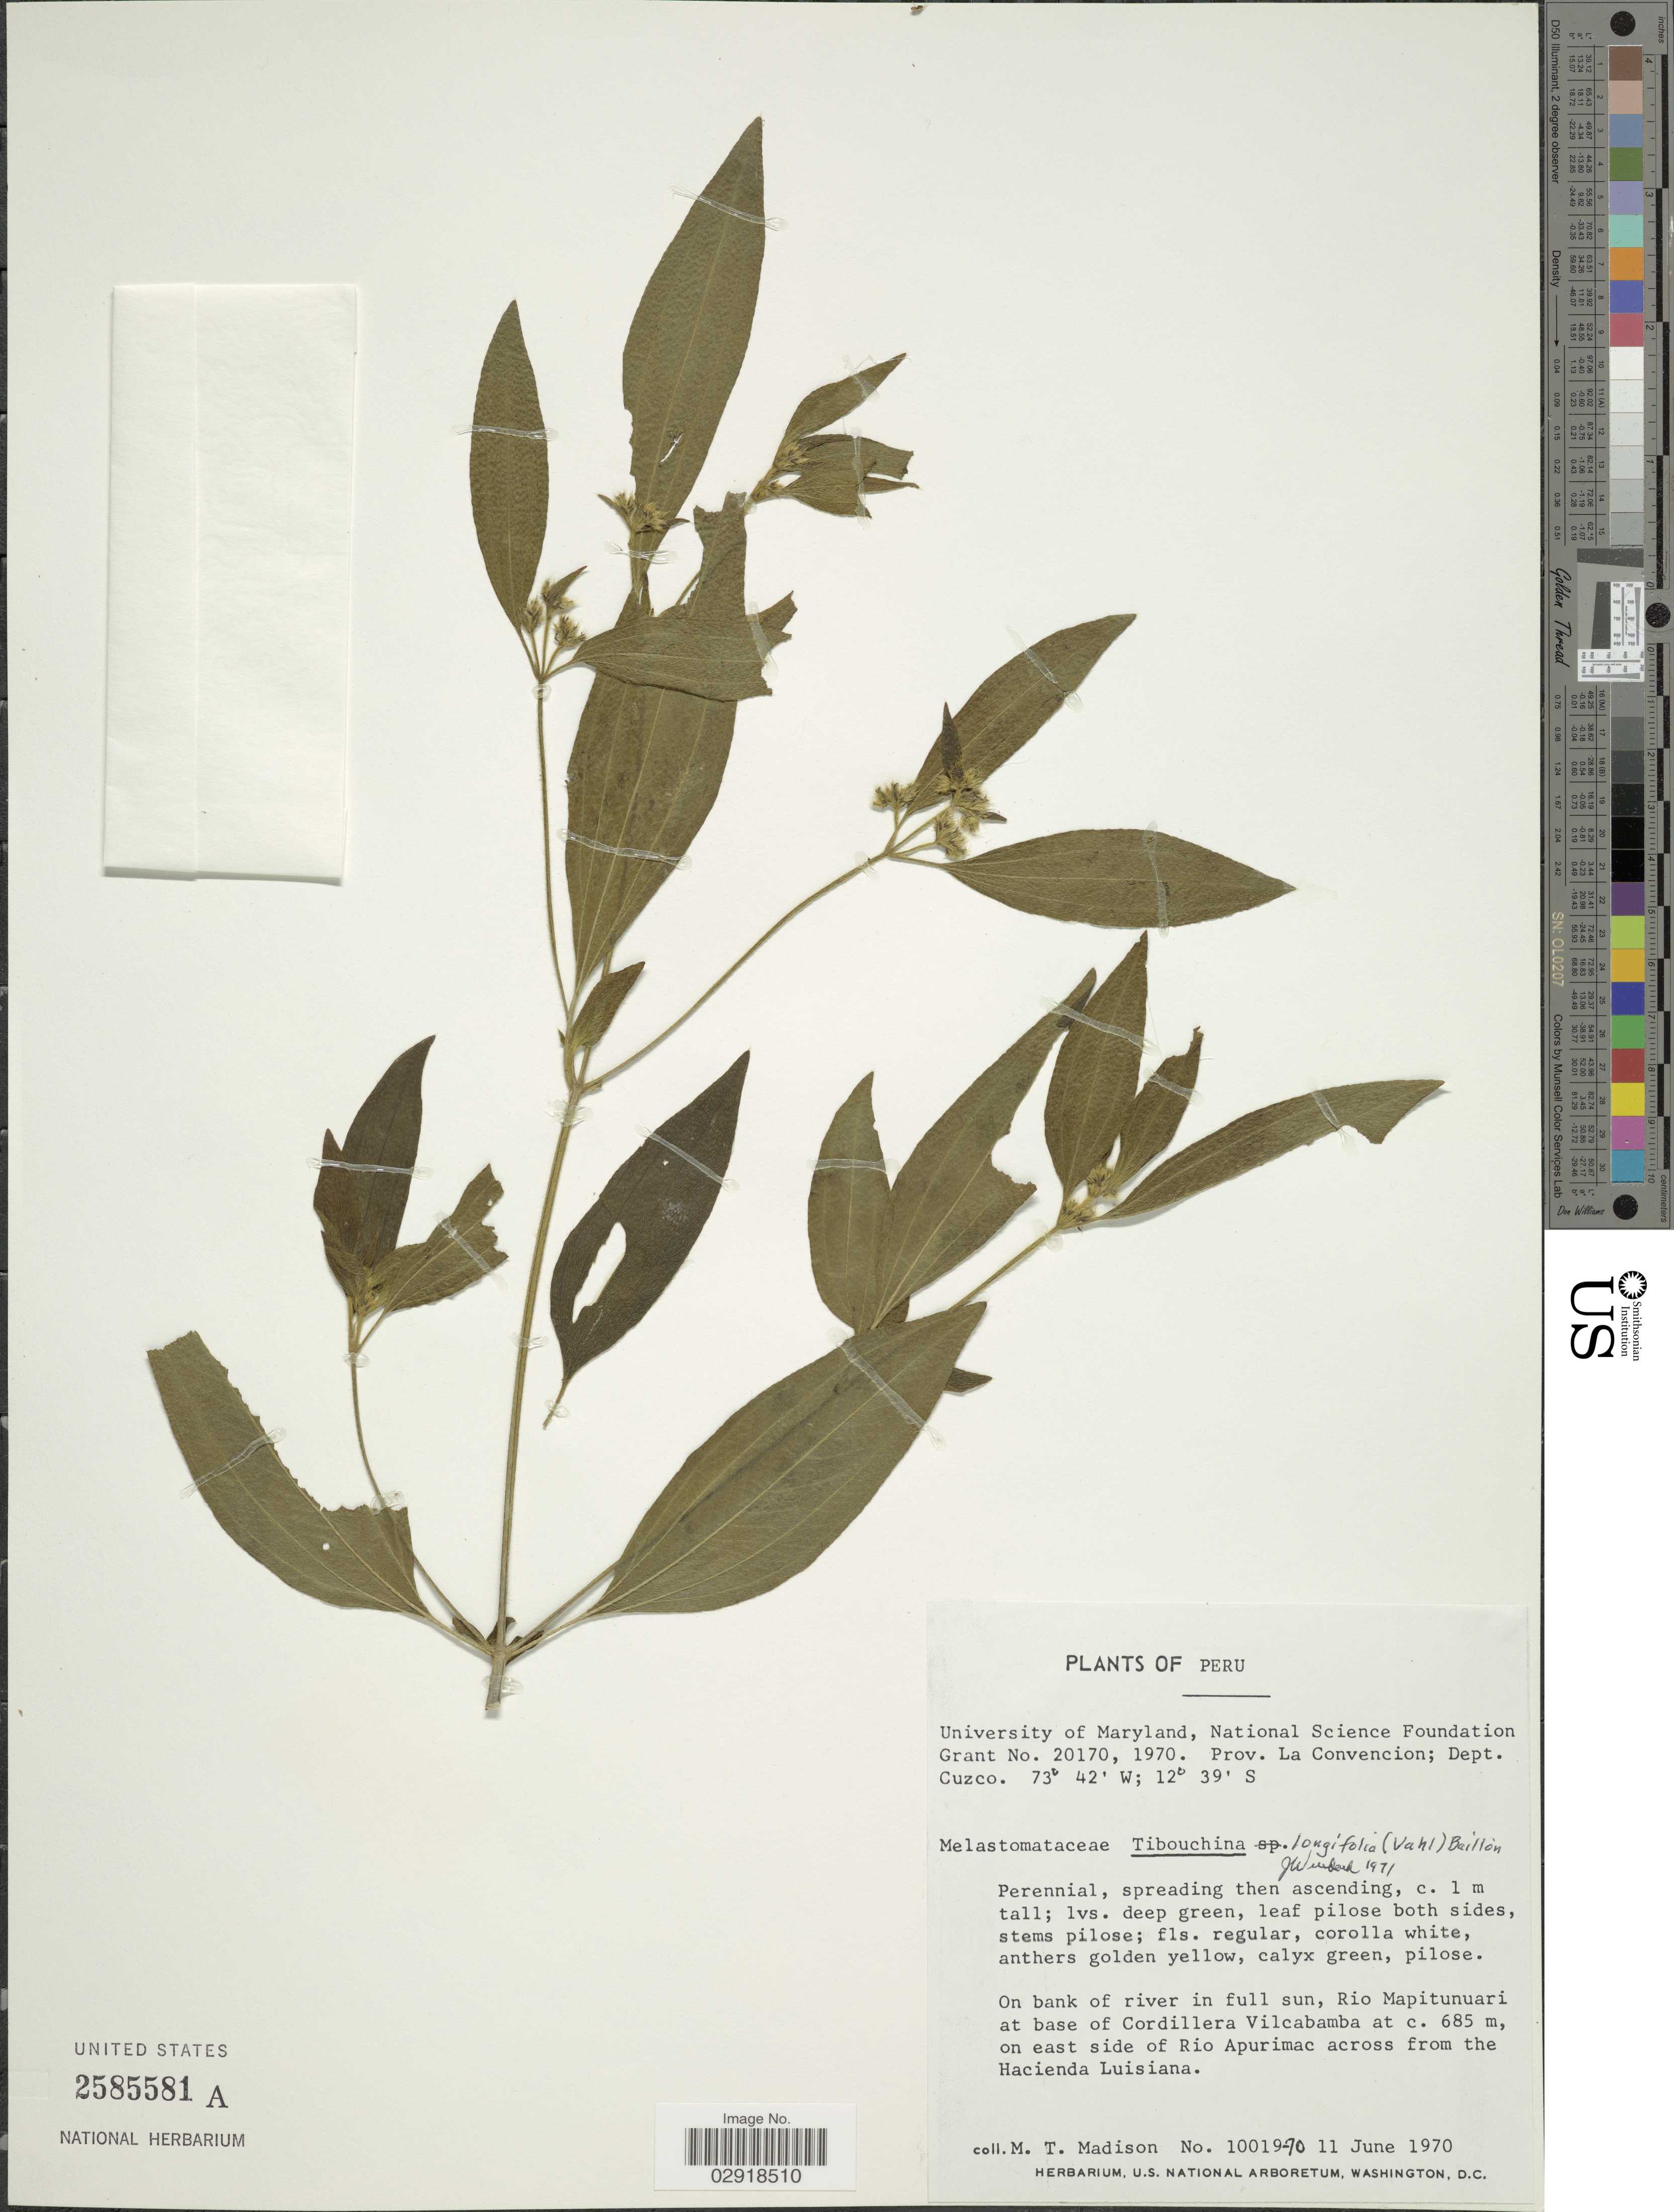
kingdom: Plantae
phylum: Tracheophyta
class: Magnoliopsida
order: Myrtales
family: Melastomataceae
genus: Chaetogastra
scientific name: Chaetogastra longifolia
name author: (Vahl) DC.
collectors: M. T. Madison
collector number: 10019-70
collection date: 1970-06-11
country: Peru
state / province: Cusco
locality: Prov. La Convencion; Dept. Cuzco. On bank of river in full sun, Rio Mapitunuari at base of Cordillera Vilcabamba, on east side of Rio Apurimac across from the Hacienda Luisiana.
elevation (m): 685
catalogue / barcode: US 2585581A